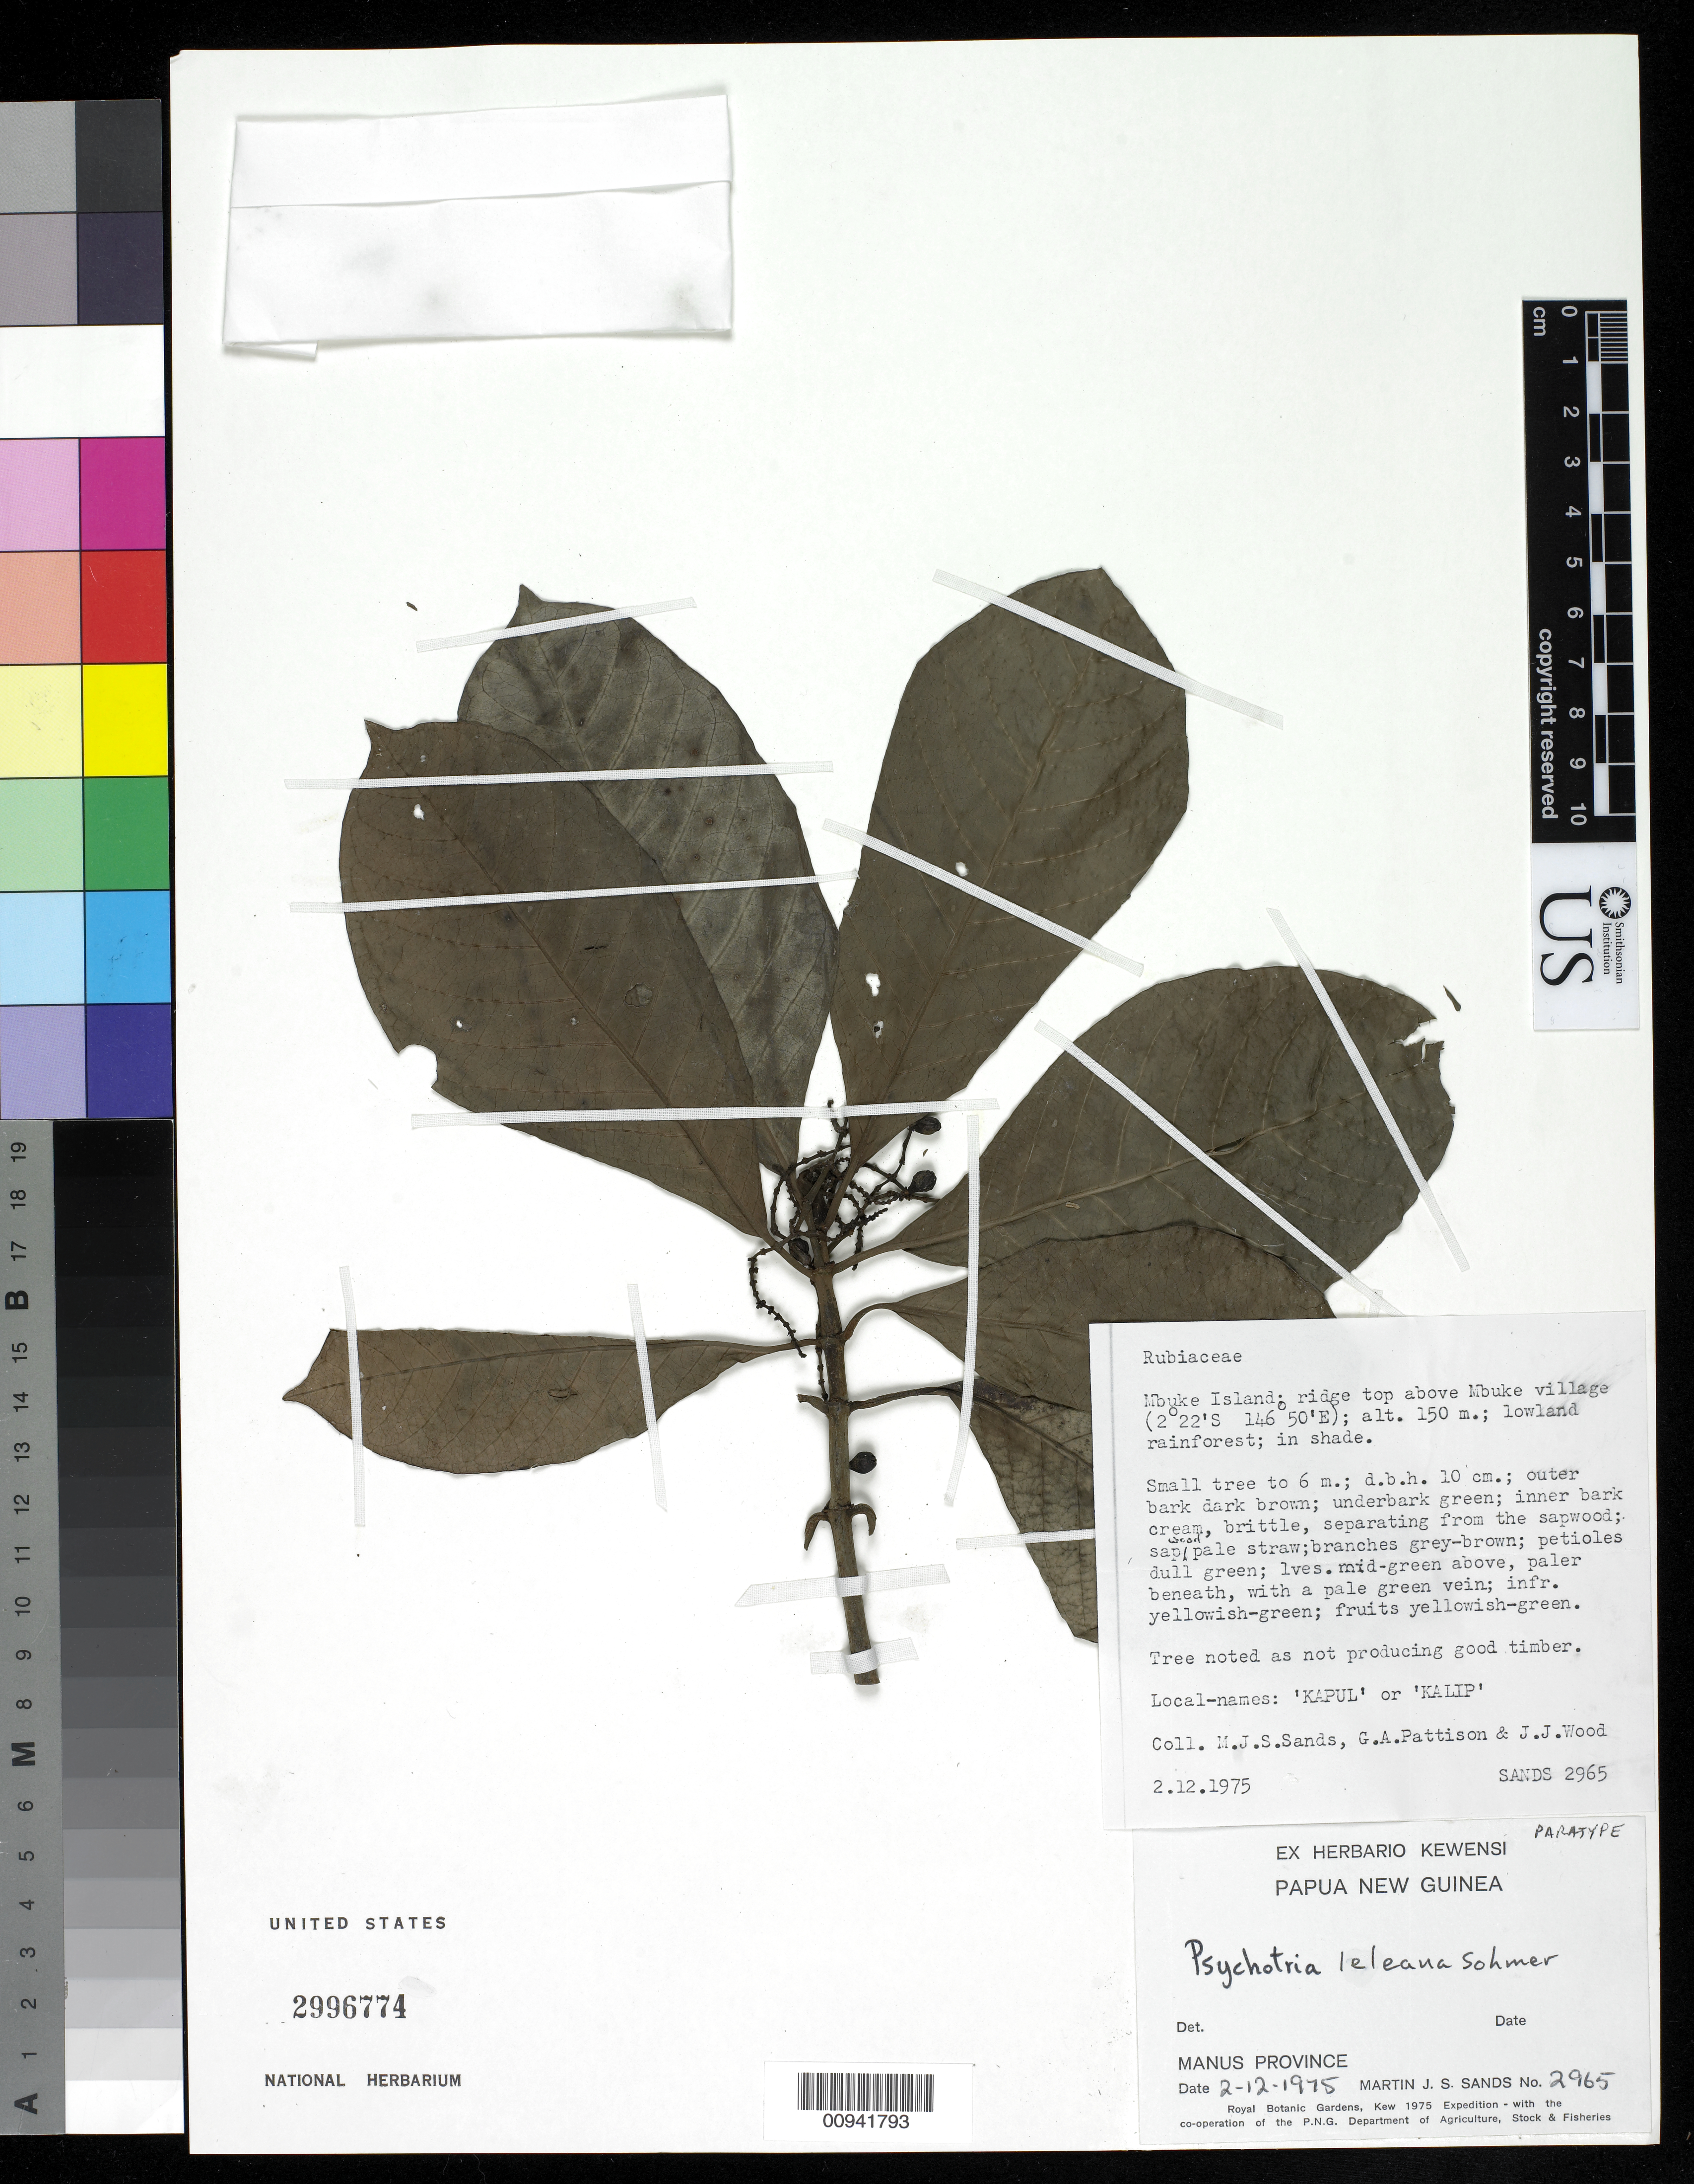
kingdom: Plantae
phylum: Tracheophyta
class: Magnoliopsida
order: Gentianales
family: Rubiaceae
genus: Psychotria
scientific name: Psychotria leleana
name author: Sohmer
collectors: M. Sands, G. Pattison & J. Wood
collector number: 2965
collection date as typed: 12 Feb 1975 or 02 Dec 1975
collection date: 1975-02-12 or 1975-12-02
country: Papua New Guinea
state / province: Manus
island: Mbuke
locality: Mbuke Island; ridge tope above Mbuke village.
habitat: lowland rainforest; in shade.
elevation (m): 150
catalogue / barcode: US 2996774